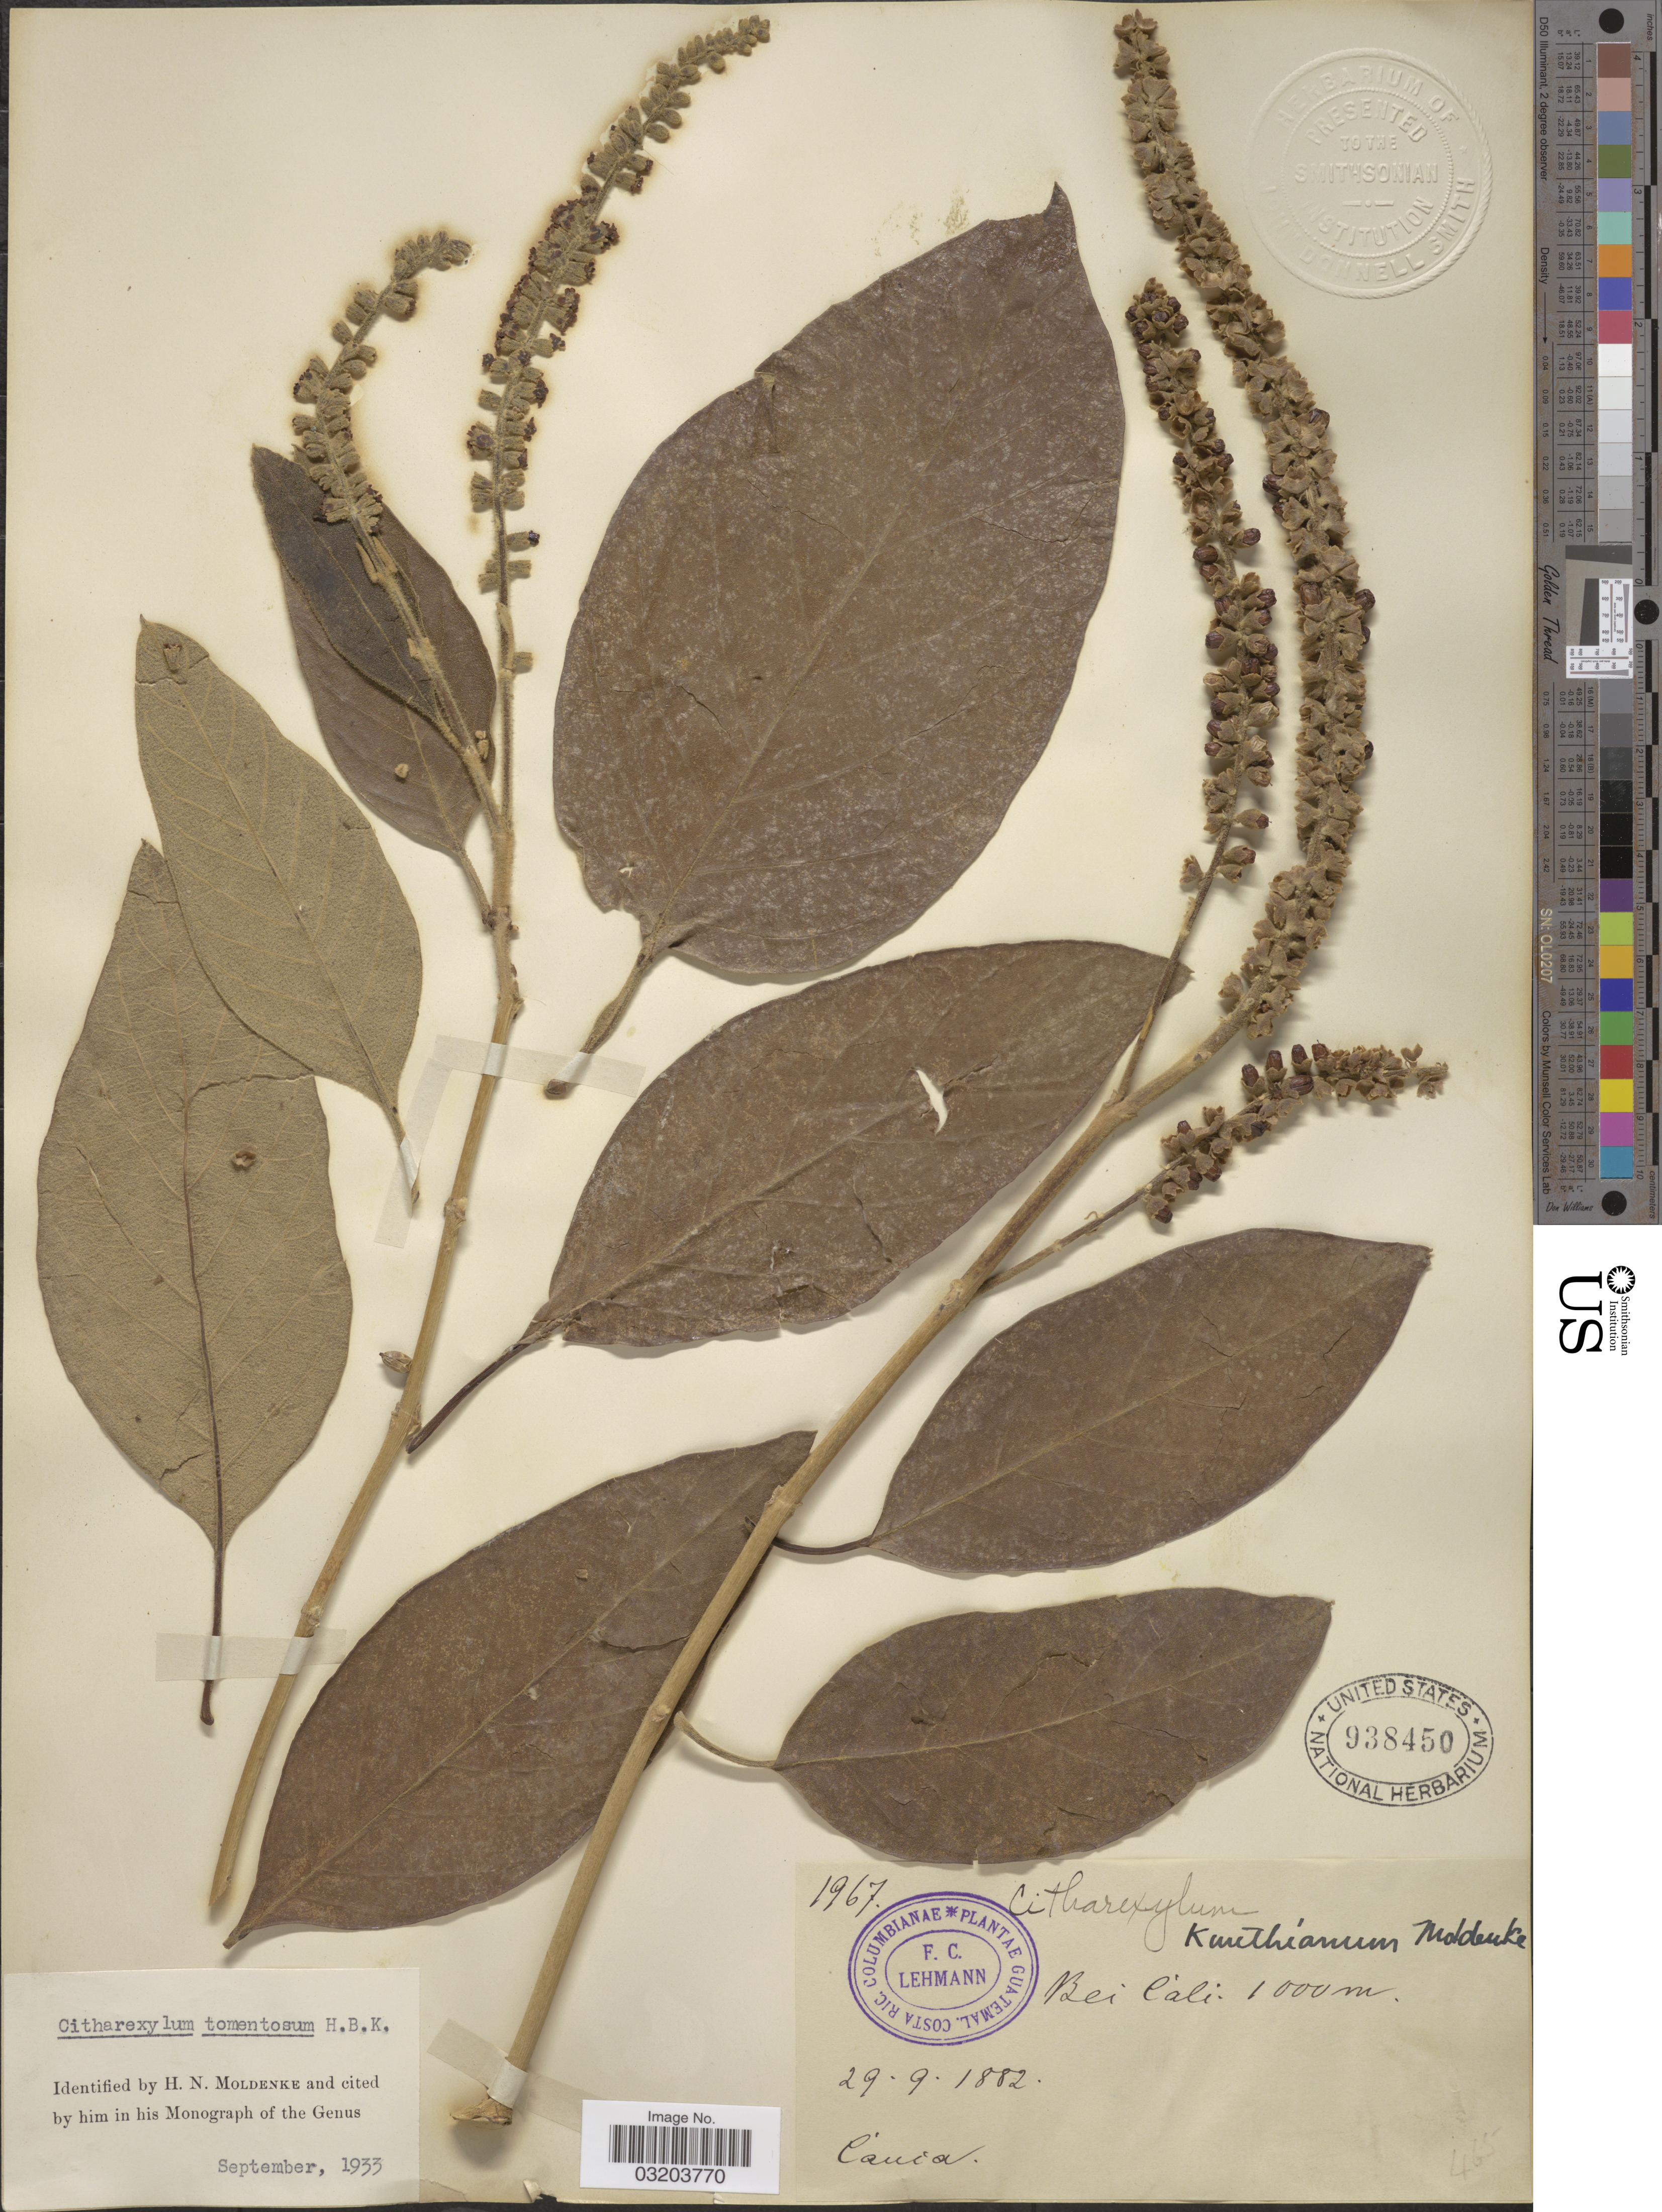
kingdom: Plantae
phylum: Tracheophyta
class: Magnoliopsida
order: Lamiales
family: Verbenaceae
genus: Citharexylum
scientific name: Citharexylum sp.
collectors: F. C. Lehmann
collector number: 1967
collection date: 1882-09-29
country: Colombia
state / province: Cauca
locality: Bei Càli.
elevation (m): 1000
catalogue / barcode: US 938450